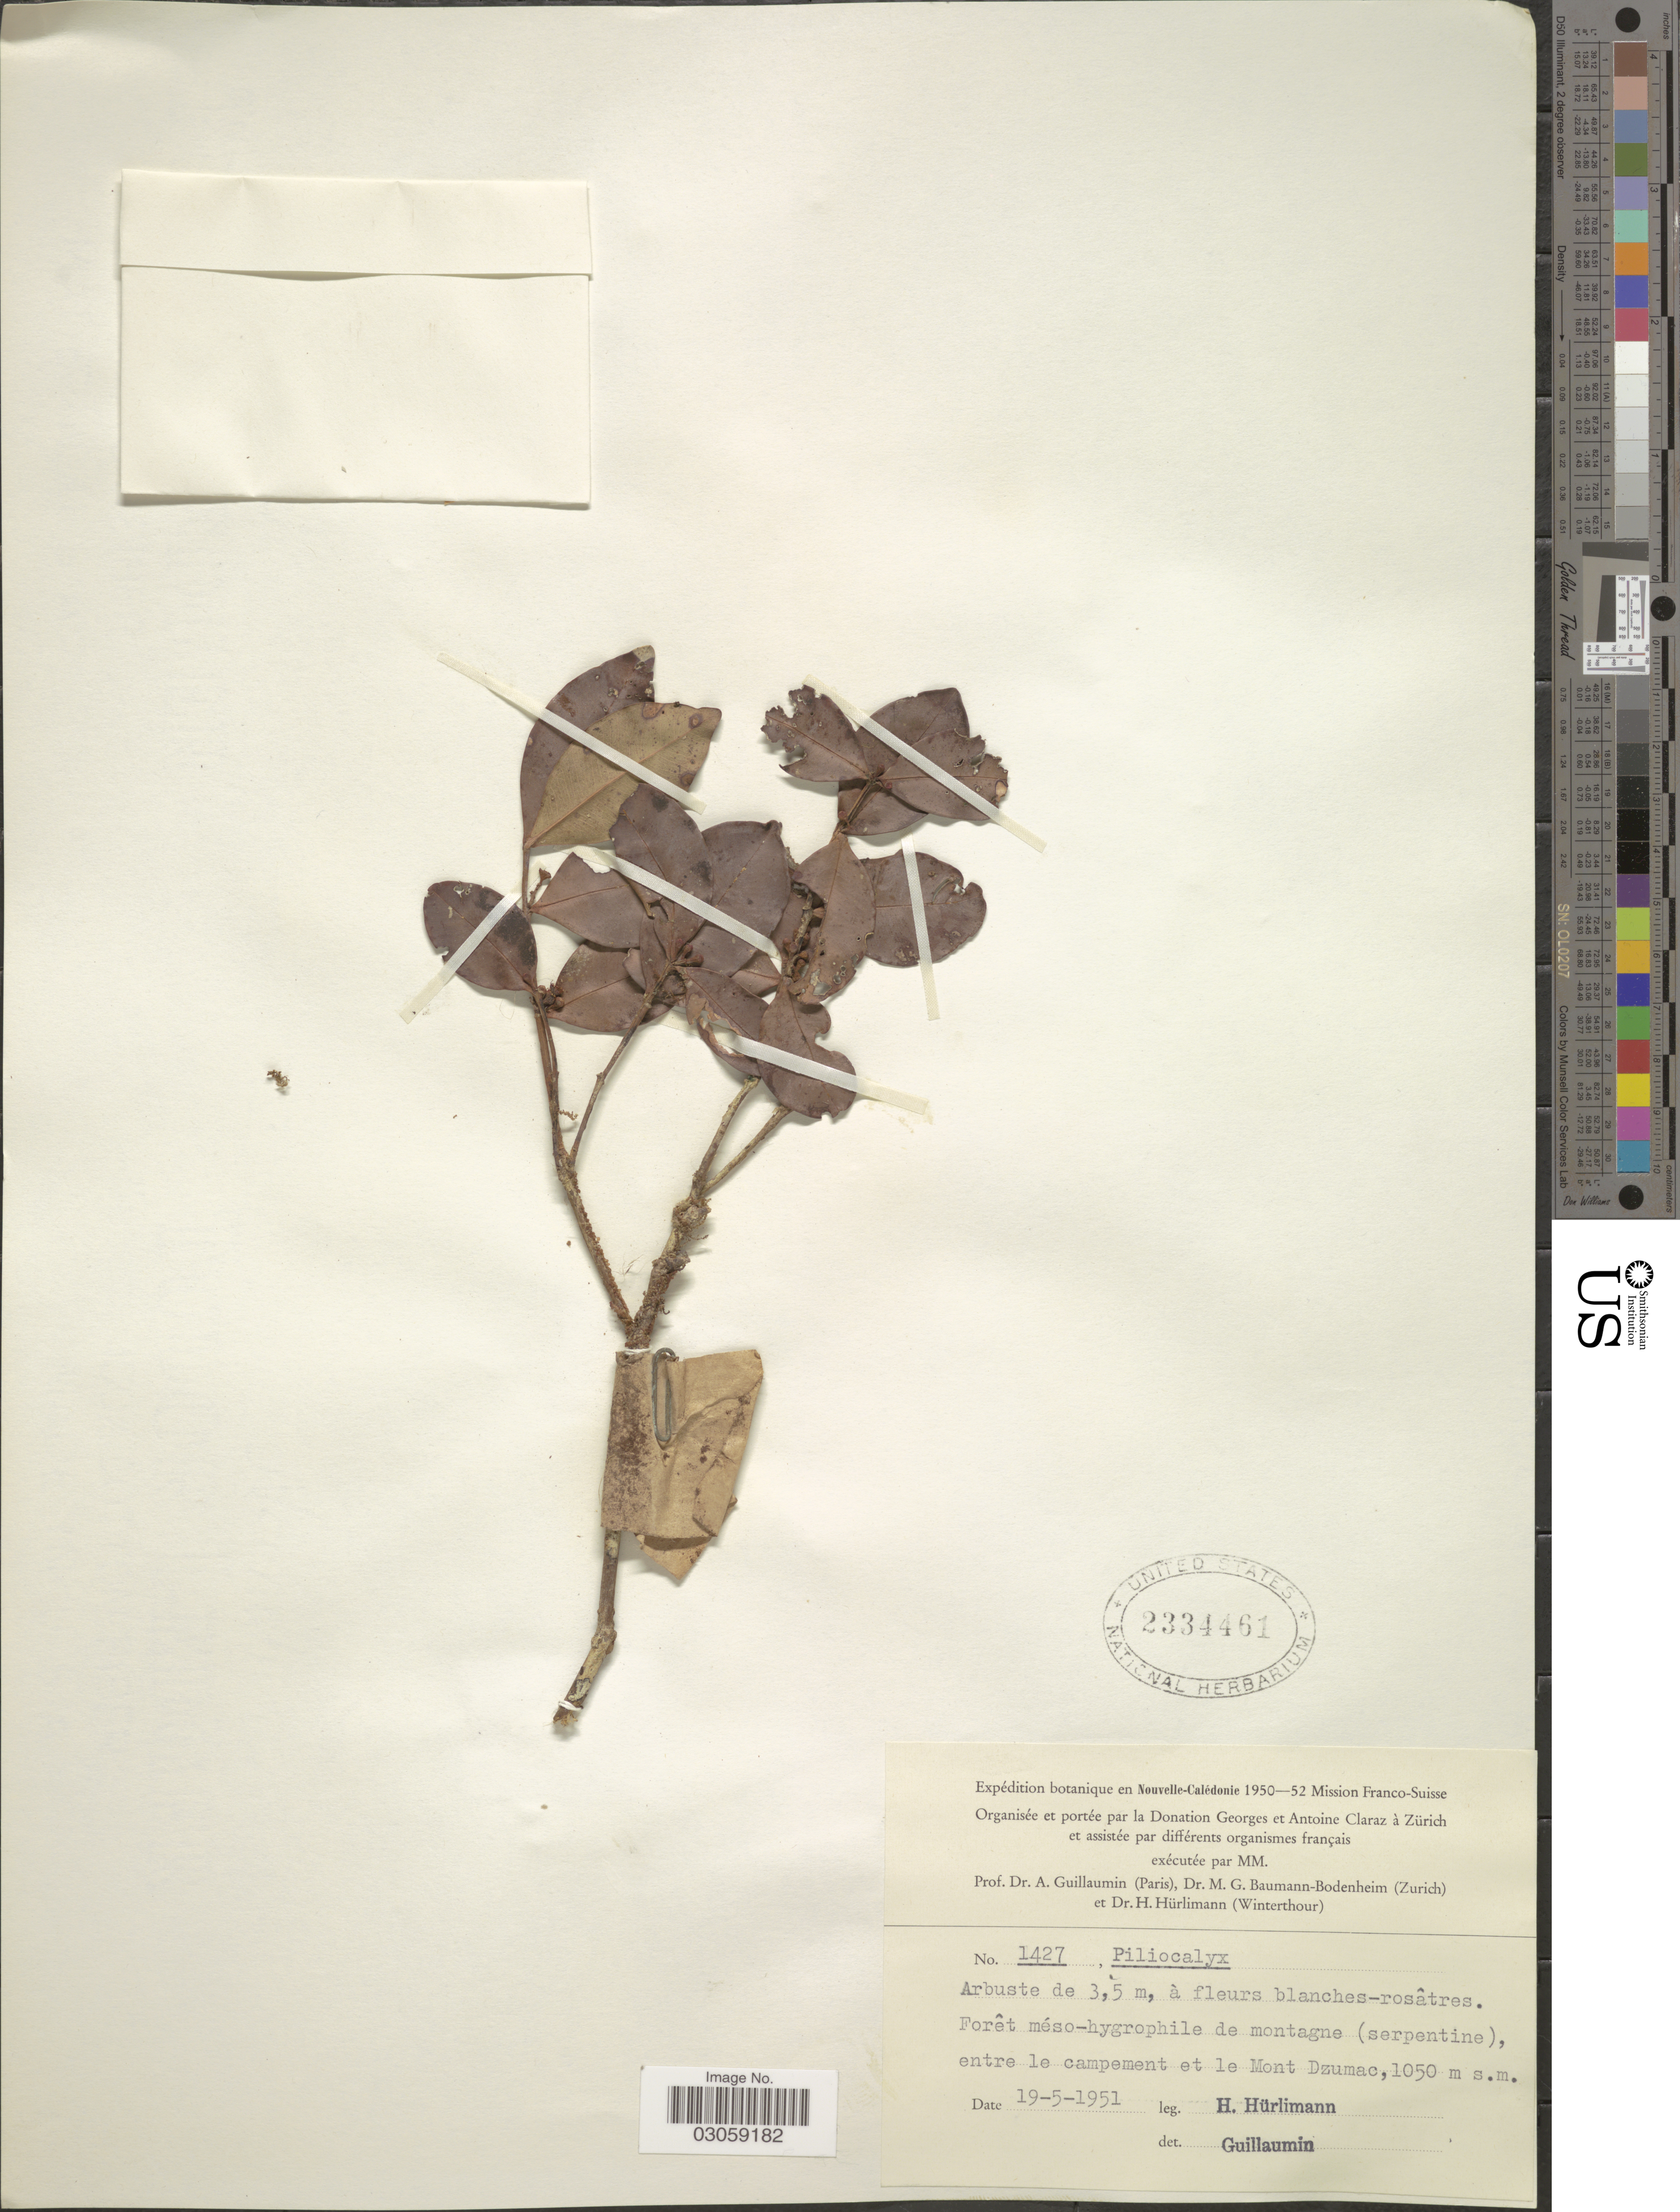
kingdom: Plantae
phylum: Tracheophyta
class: Magnoliopsida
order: Myrtales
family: Myrtaceae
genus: Syzygium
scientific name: Syzygium sp.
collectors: H. Hürlimann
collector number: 1427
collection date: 1951-05-19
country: New Caledonia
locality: En Nouvelle-Calédonie. Entre le campement et le Mont Dzumac.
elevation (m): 1050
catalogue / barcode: US 2334461